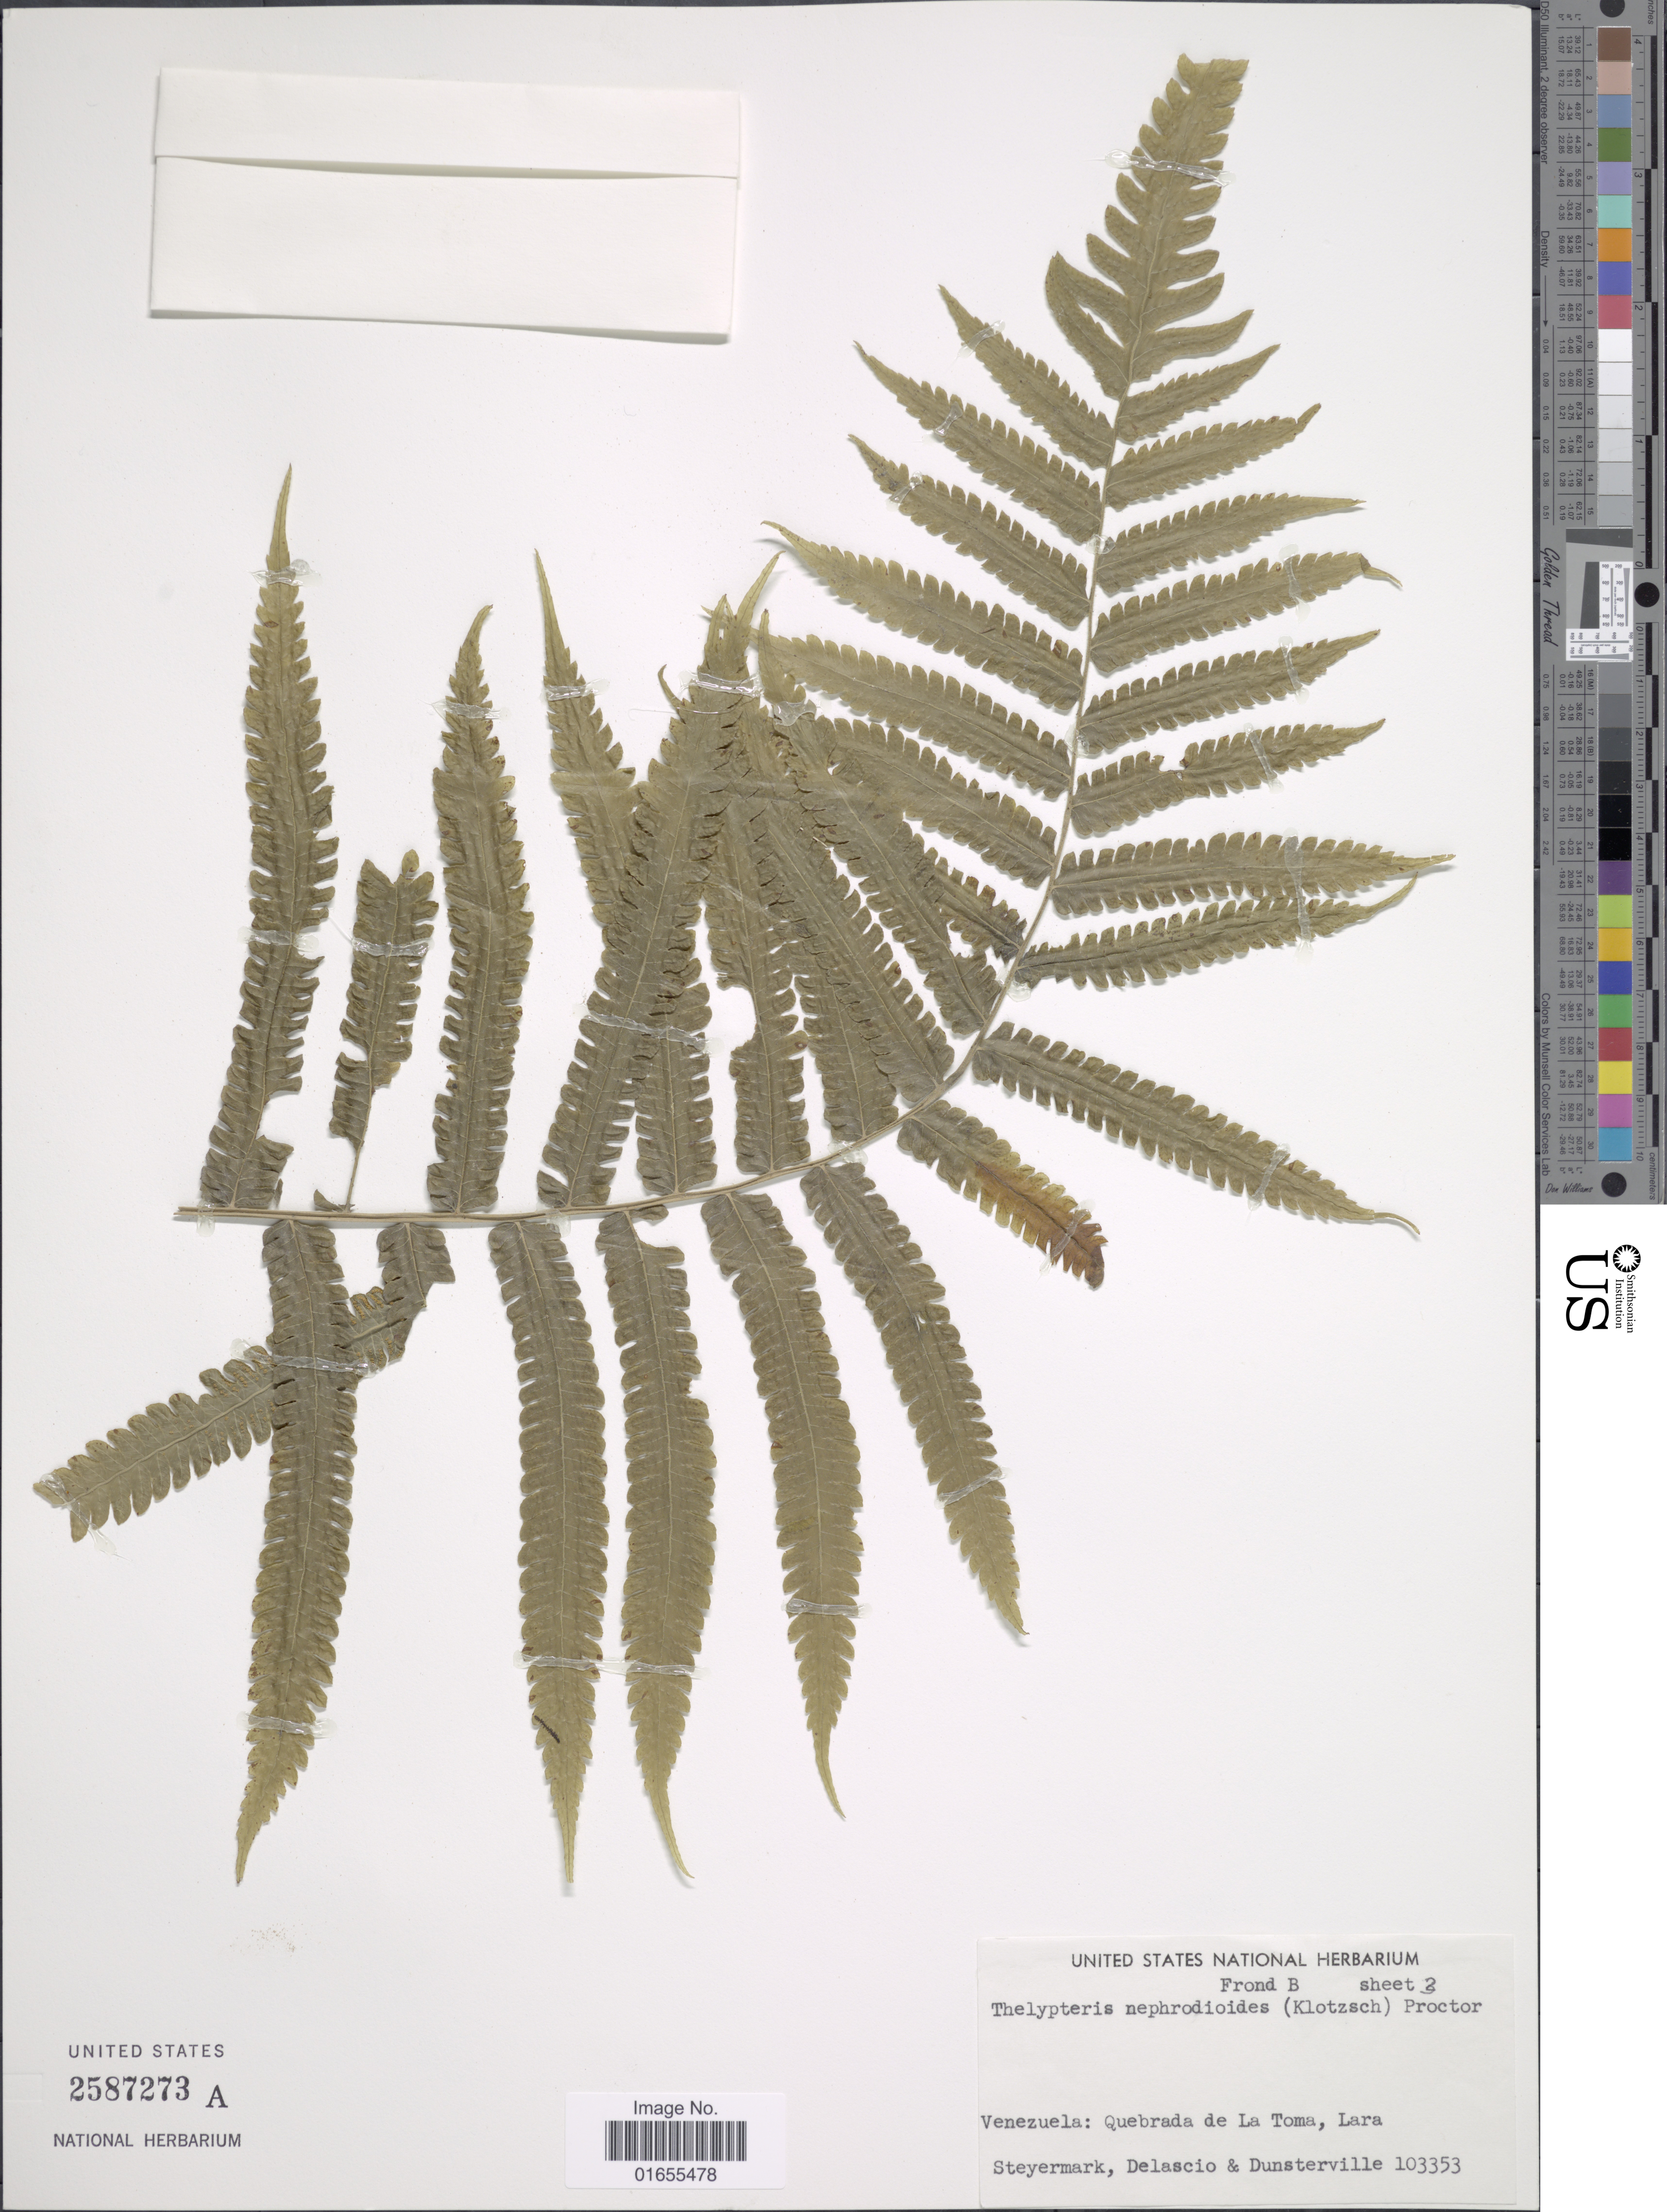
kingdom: Plantae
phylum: Tracheophyta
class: Polypodiopsida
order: Polypodiales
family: Thelypteridaceae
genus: Goniopteris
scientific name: Goniopteris nephrodioides (Klotzsch) comb. nov., ined 2015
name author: (Klotzsch)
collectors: Steyermark, --, -- Delascio & Dunsterville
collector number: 103353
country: Venezuela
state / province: Lara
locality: Quebrada de La Toma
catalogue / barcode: US 2587273A